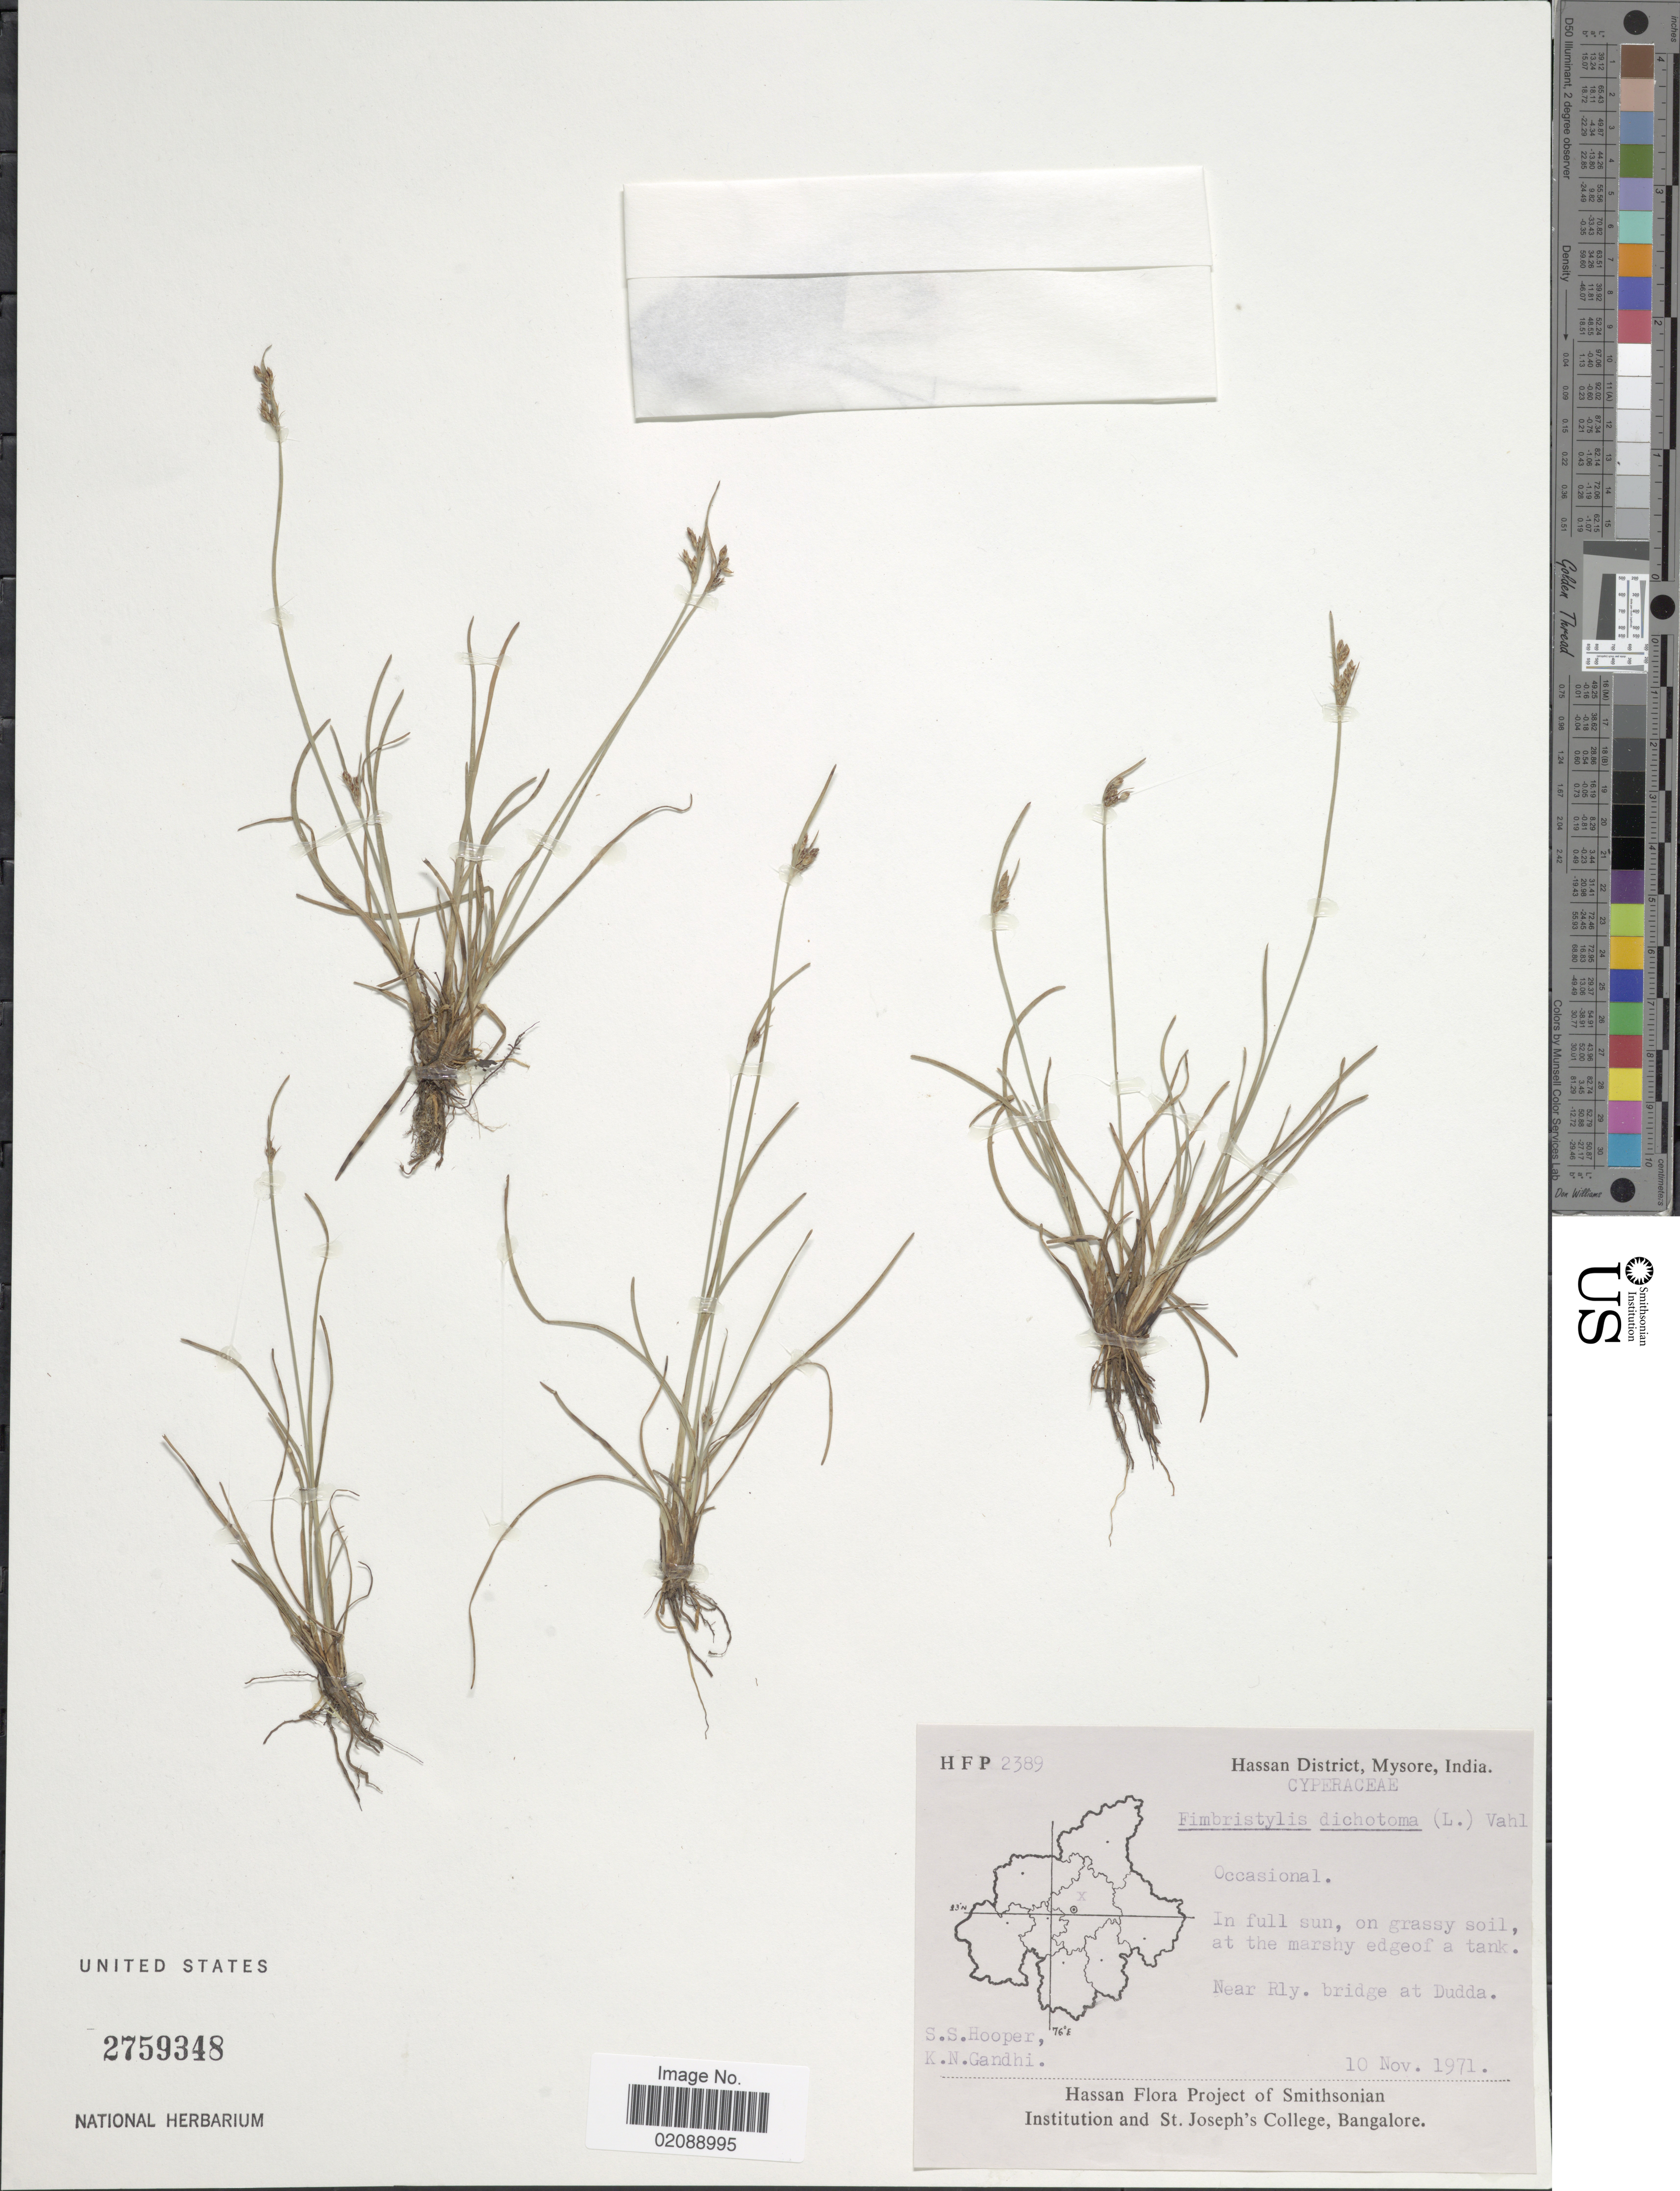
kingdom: Plantae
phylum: Tracheophyta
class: Liliopsida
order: Poales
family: Cyperaceae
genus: Fimbristylis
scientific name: Fimbristylis dichotoma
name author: (L.) Vahl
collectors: S. S. Hooper & K. N. Gandhi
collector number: H F P 2389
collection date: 1971-11-10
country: India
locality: Hassan District, Mysore, In full sun, on grassy soil, at the marshy edge of a tank. Near Rly. bridge at Dudda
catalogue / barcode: US 2759348